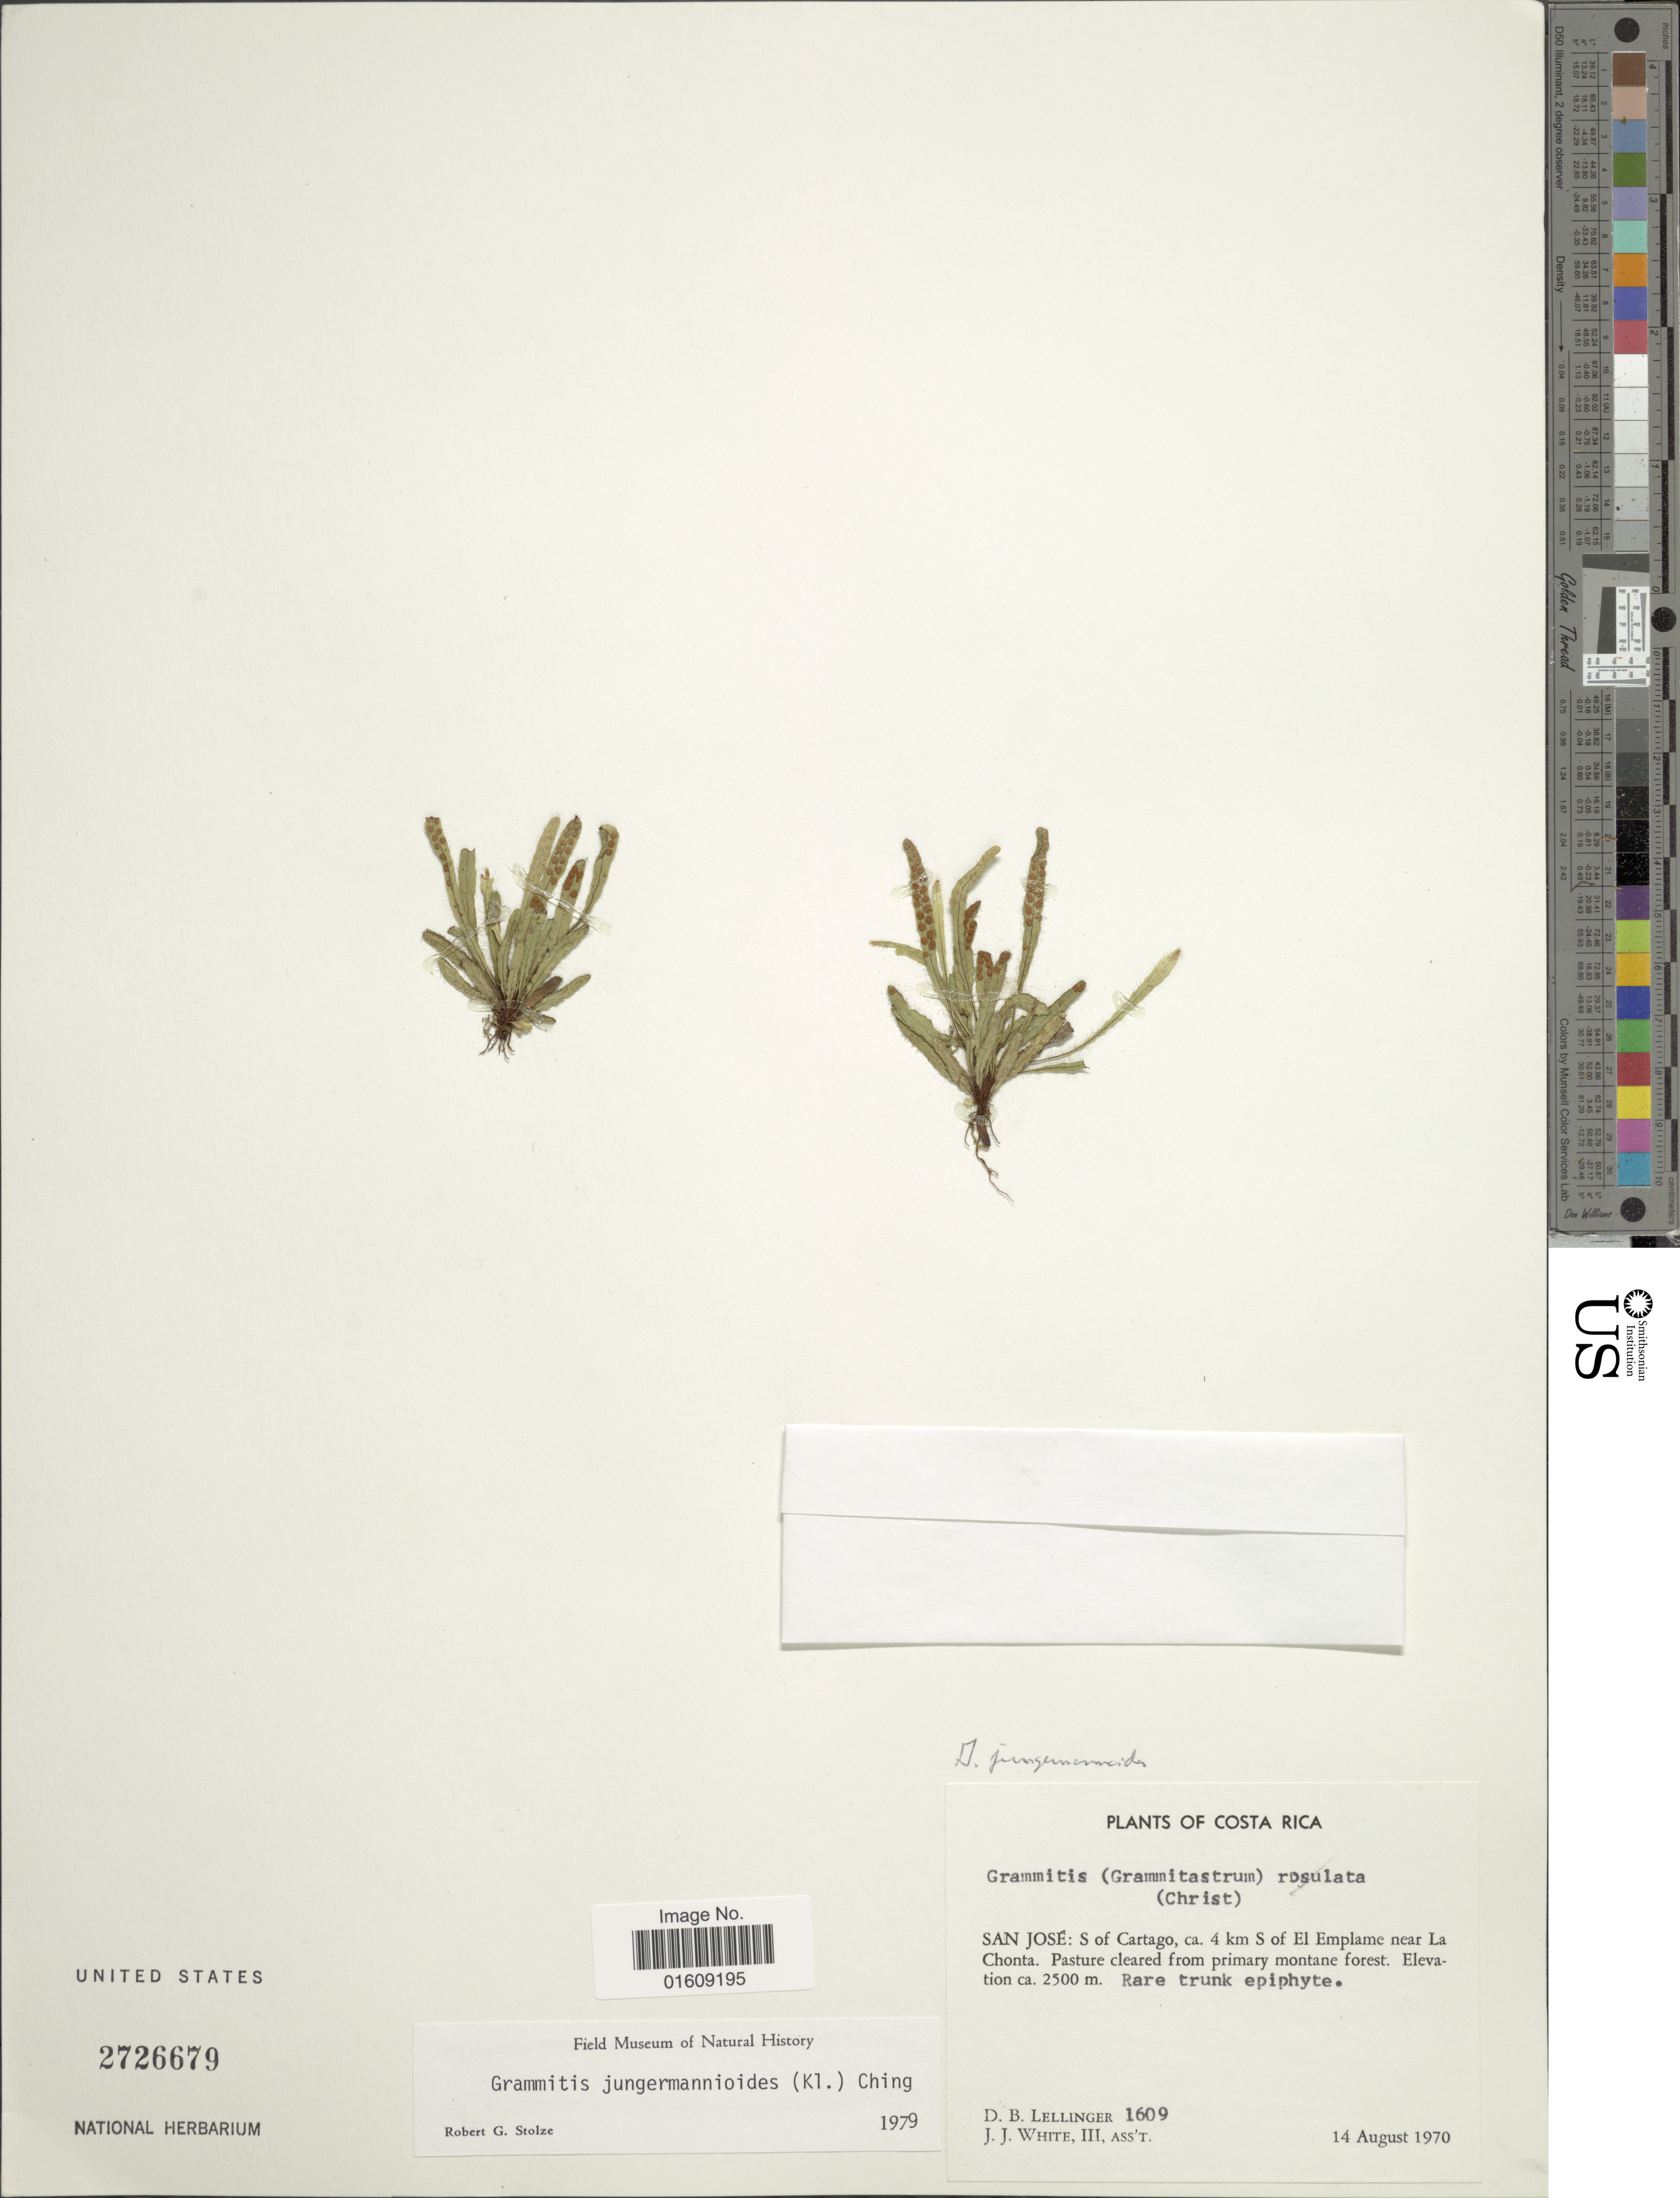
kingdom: Plantae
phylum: Tracheophyta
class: Polypodiopsida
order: Polypodiales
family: Polypodiaceae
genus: Ceradenia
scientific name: Ceradenia jungermannioides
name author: (Klotzsch) L.E. Bishop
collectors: D. B. Lellinger & J. J. White III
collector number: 1609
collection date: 1970-08-14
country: Costa Rica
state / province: San José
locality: Costa Rica, San José: S of Cartago, ca. 4 km S of El Emplame near La Chonta.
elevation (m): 2500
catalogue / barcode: US 2726679